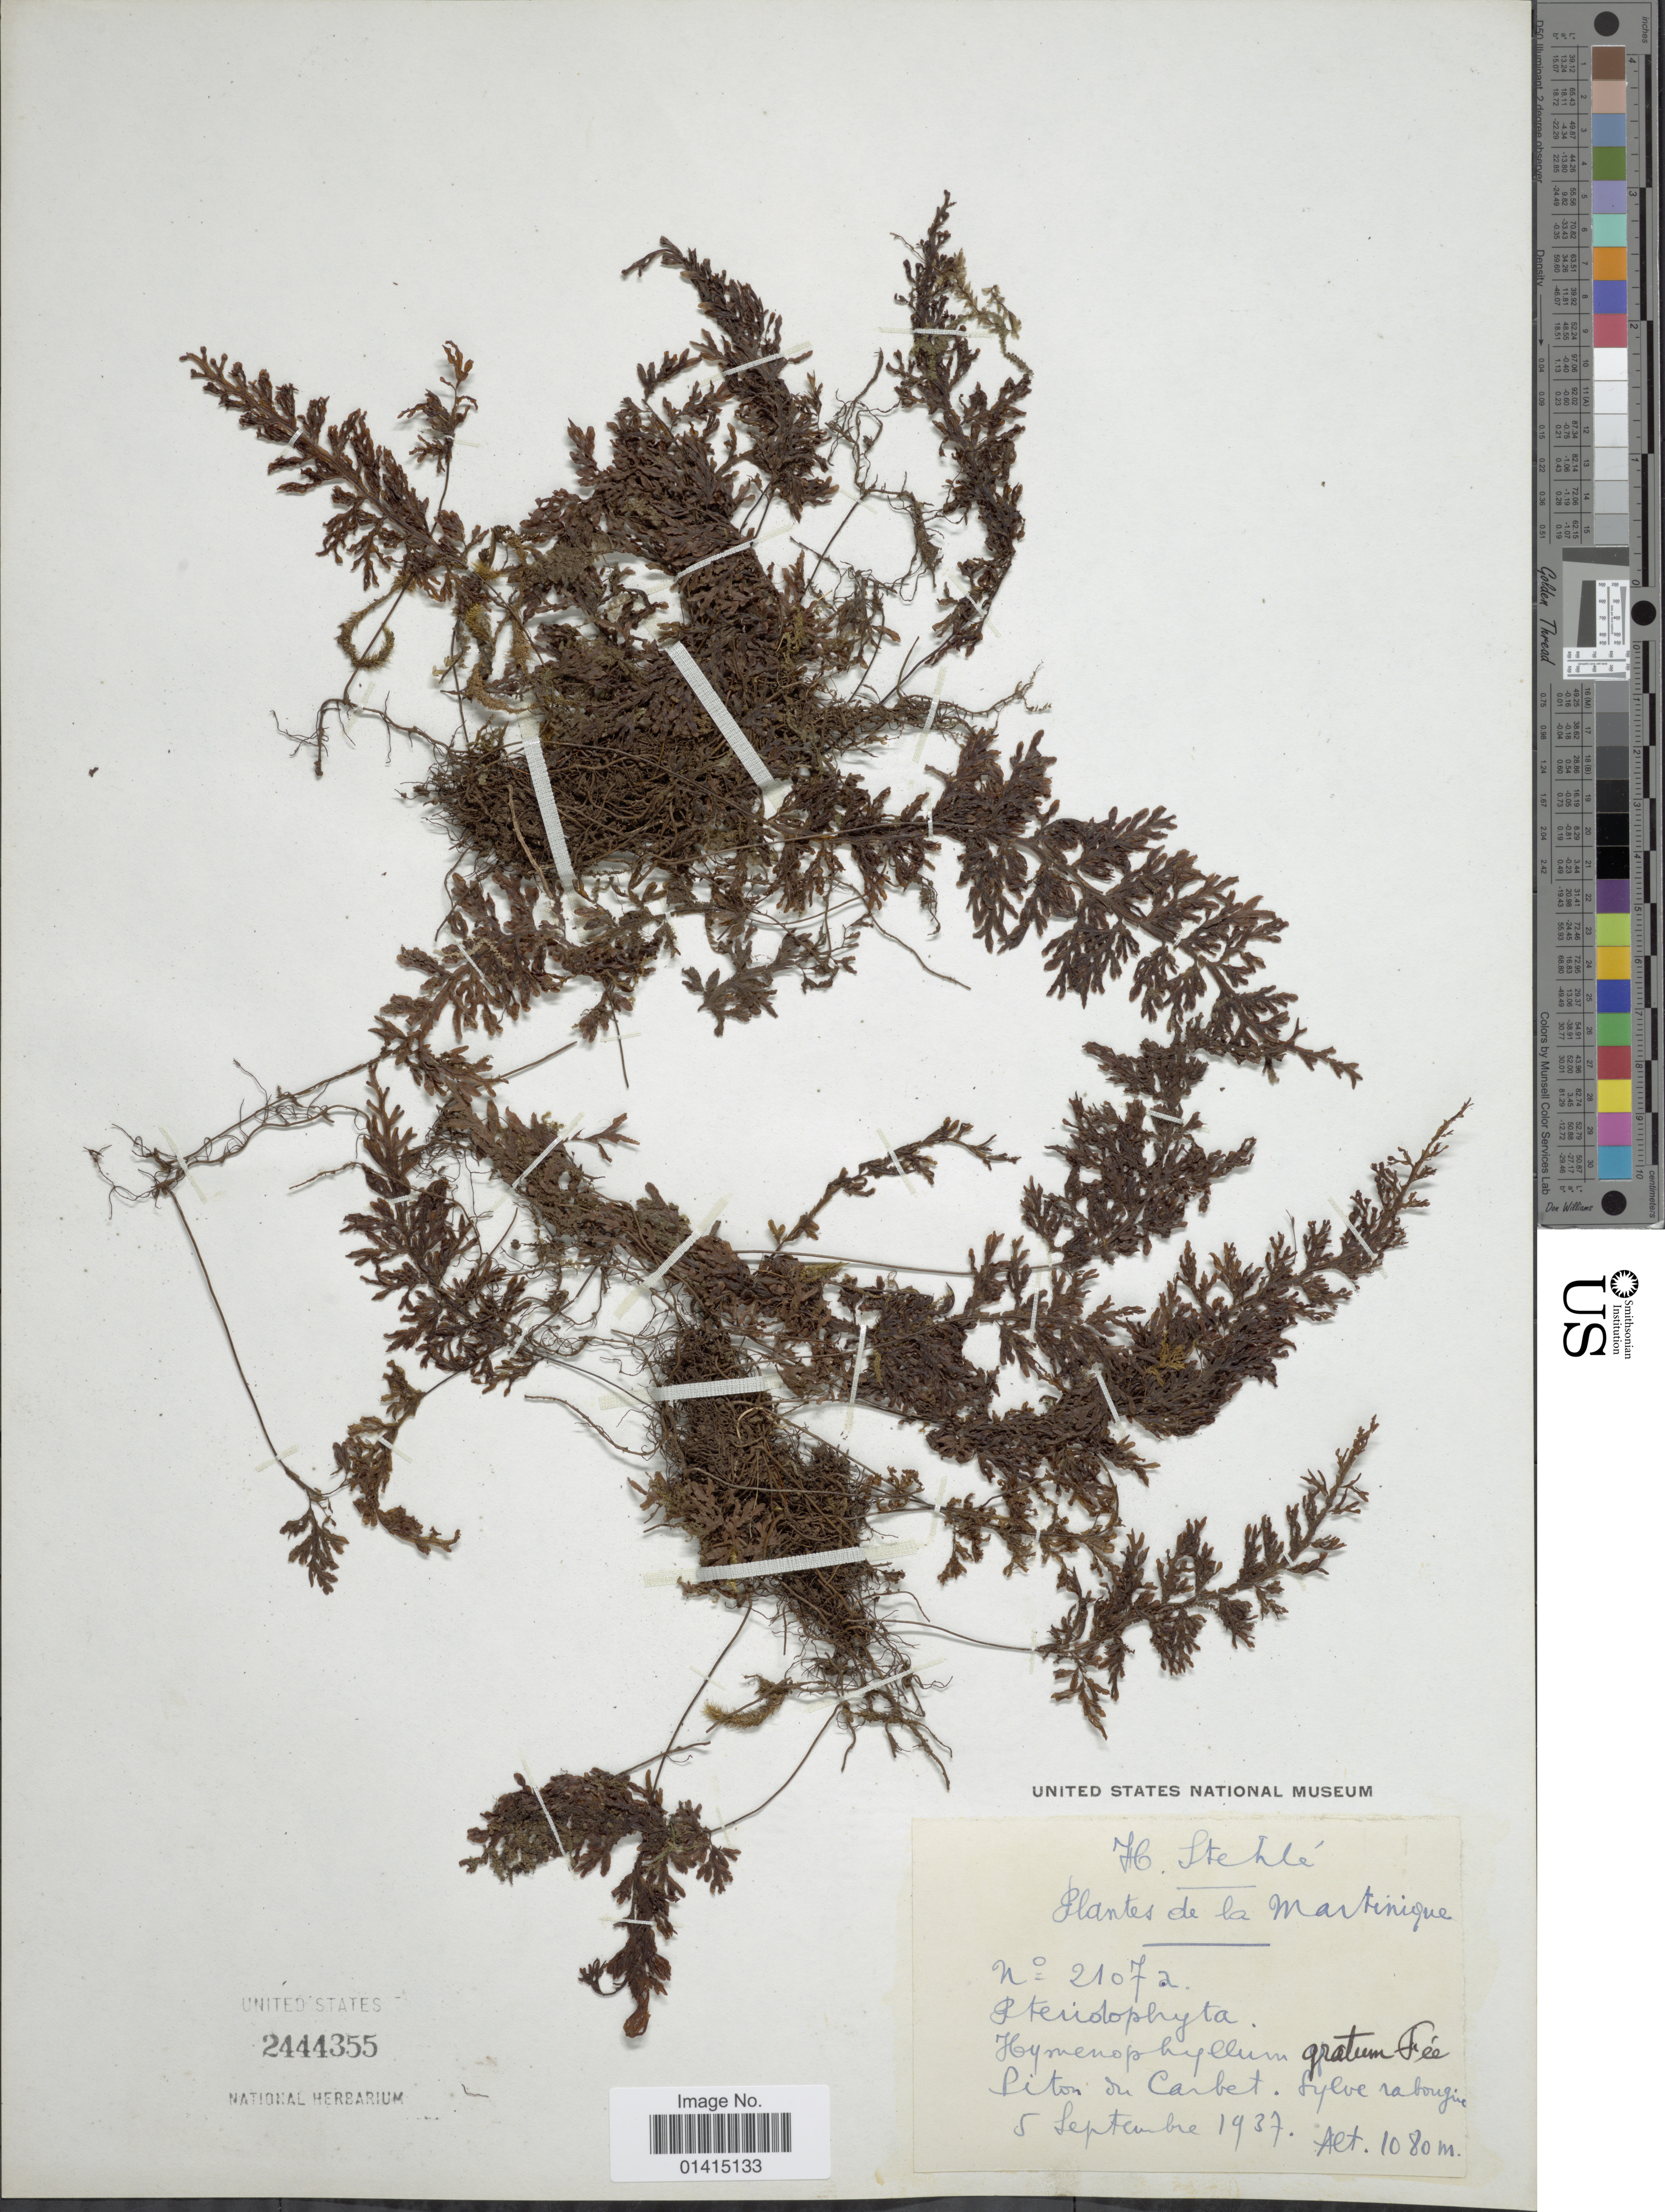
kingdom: Plantae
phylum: Tracheophyta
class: Polypodiopsida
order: Hymenophyllales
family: Hymenophyllaceae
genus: Hymenophyllum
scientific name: Hymenophyllum hirsutum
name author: (L.) Sw.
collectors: H. Stehlé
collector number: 21072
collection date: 1937-09-05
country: Martinique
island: Martinique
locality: Piton du Carbet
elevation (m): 1080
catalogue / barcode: US 2444355